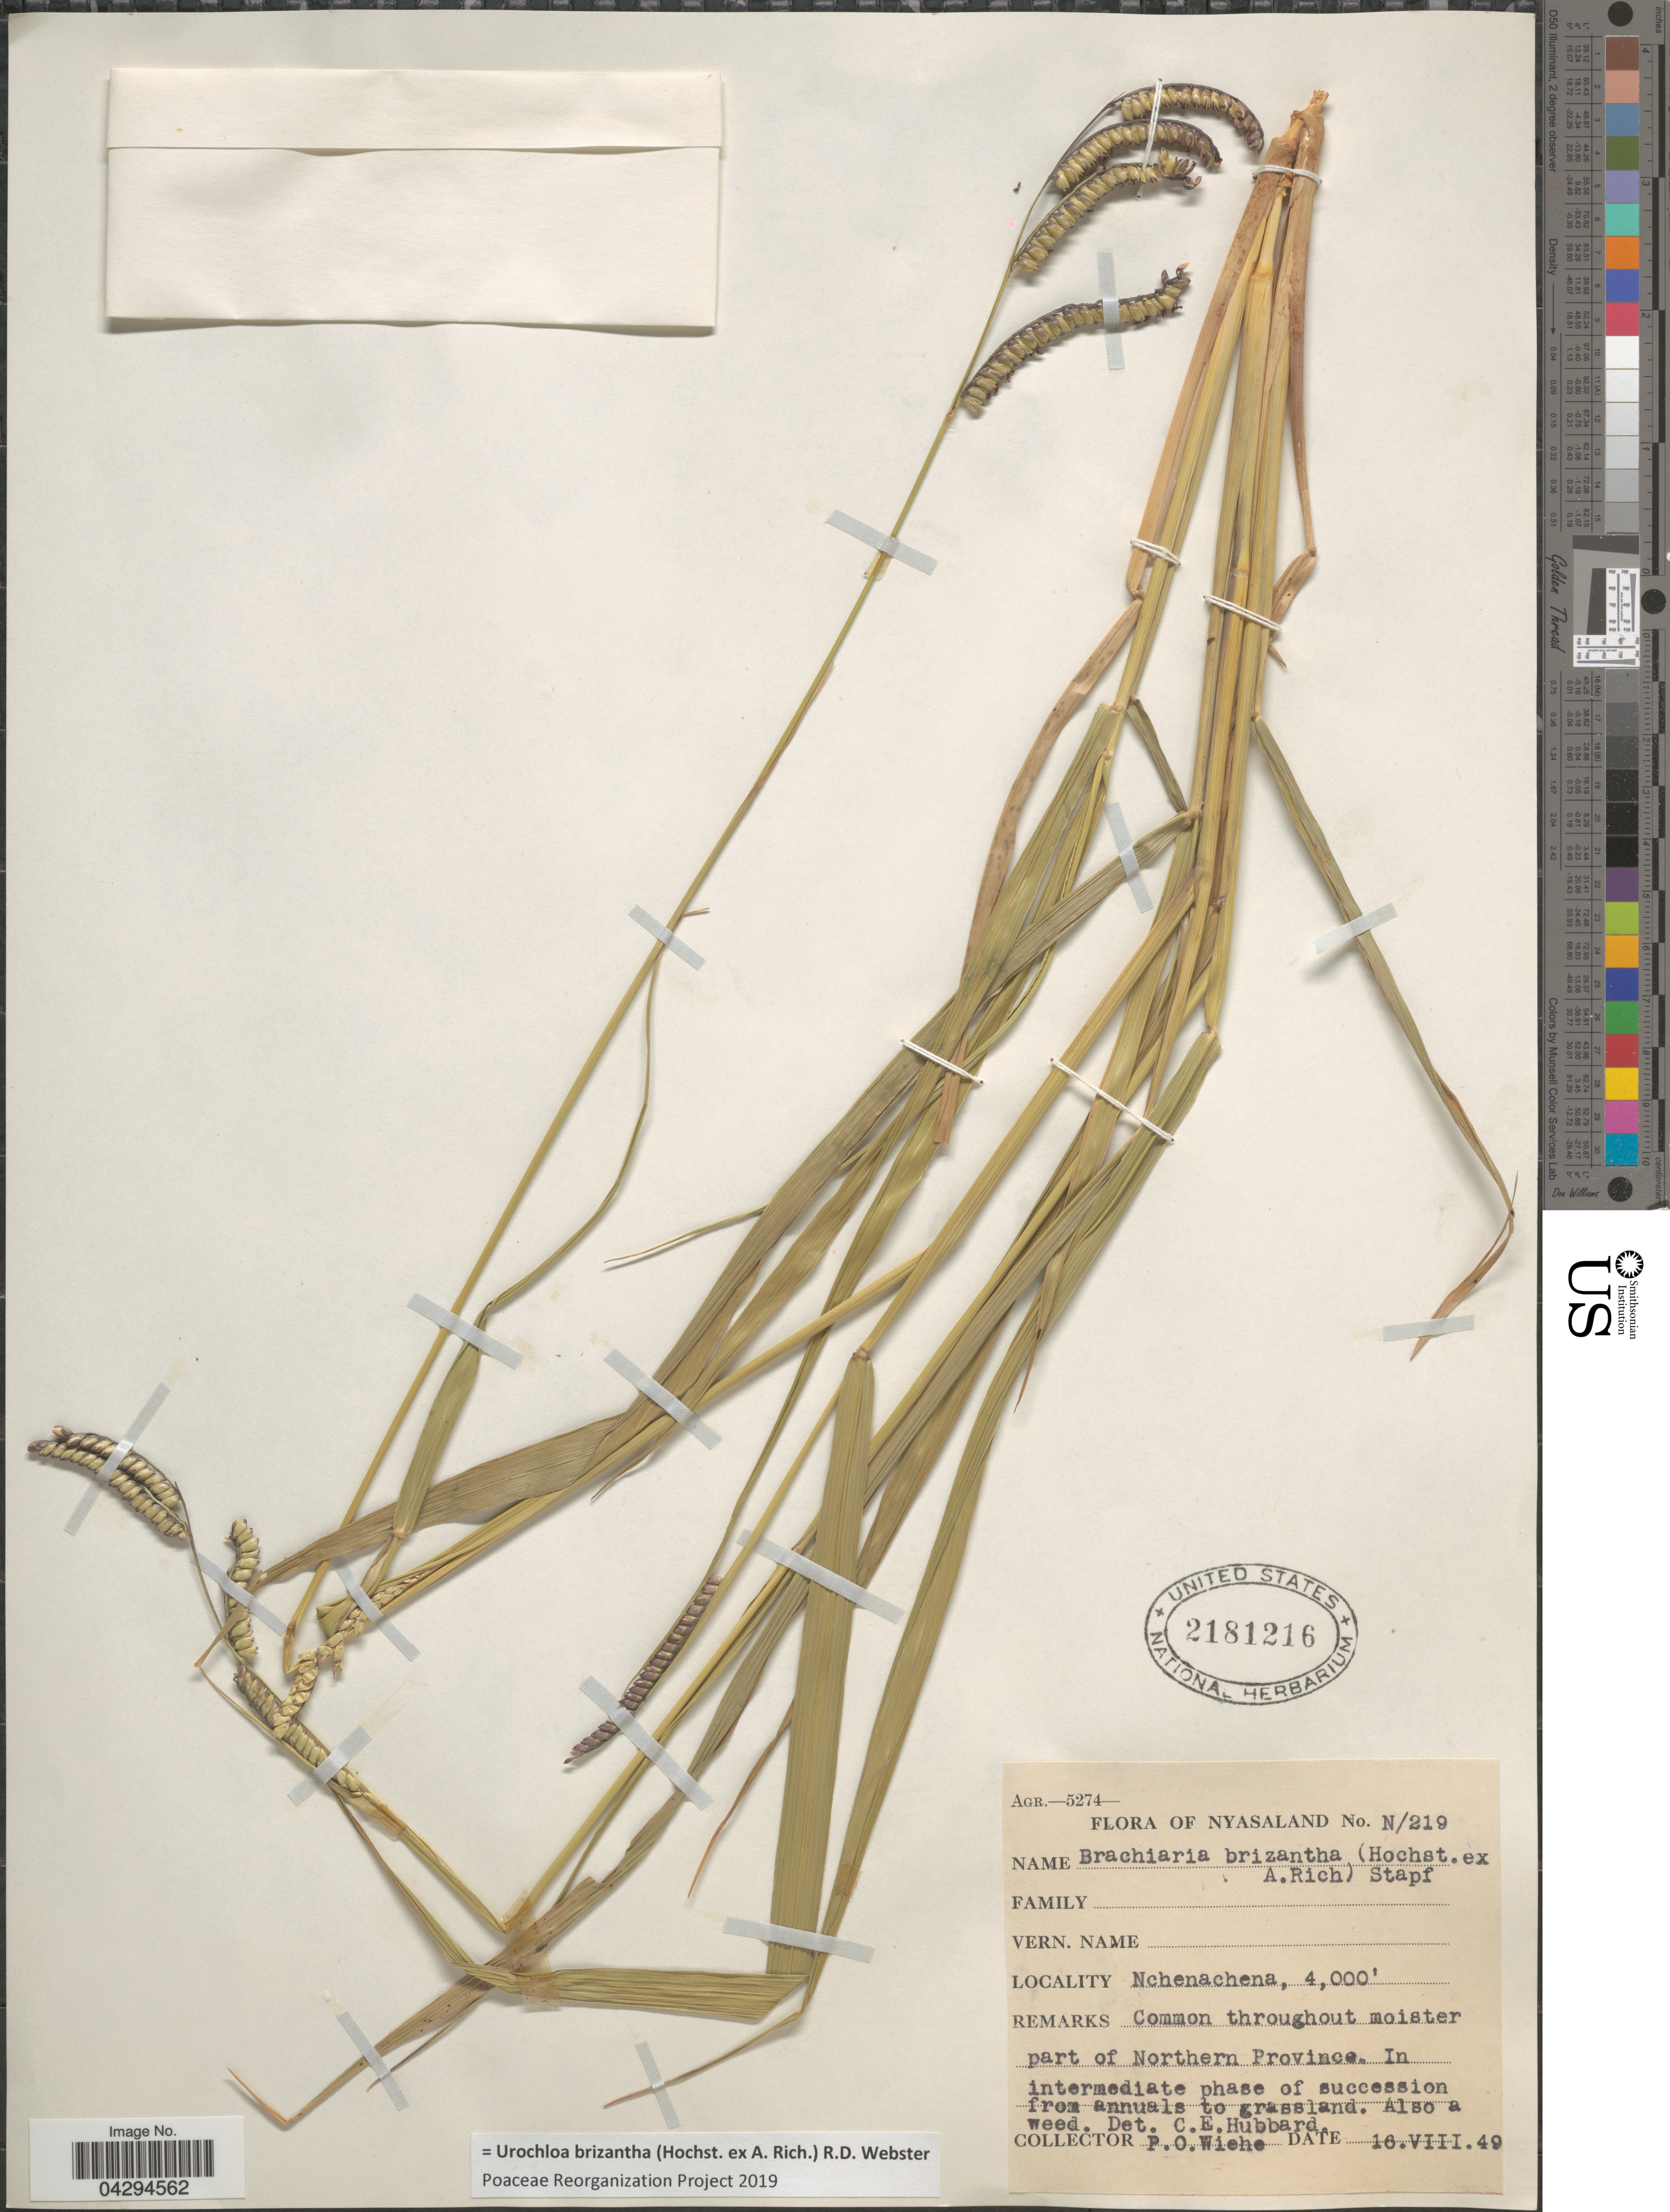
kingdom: Plantae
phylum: Tracheophyta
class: Liliopsida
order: Poales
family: Poaceae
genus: Urochloa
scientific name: Urochloa brizantha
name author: (Hochst. ex A. Rich.) R.D. Webster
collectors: P. Wiehe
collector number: N/219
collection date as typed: Transcribed d/m/y: 16/8/49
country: Malawi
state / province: Northern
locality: Nyasaland. Nchenachena. Throughout moister part of Northern Province.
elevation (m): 1219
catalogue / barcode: US 2181216